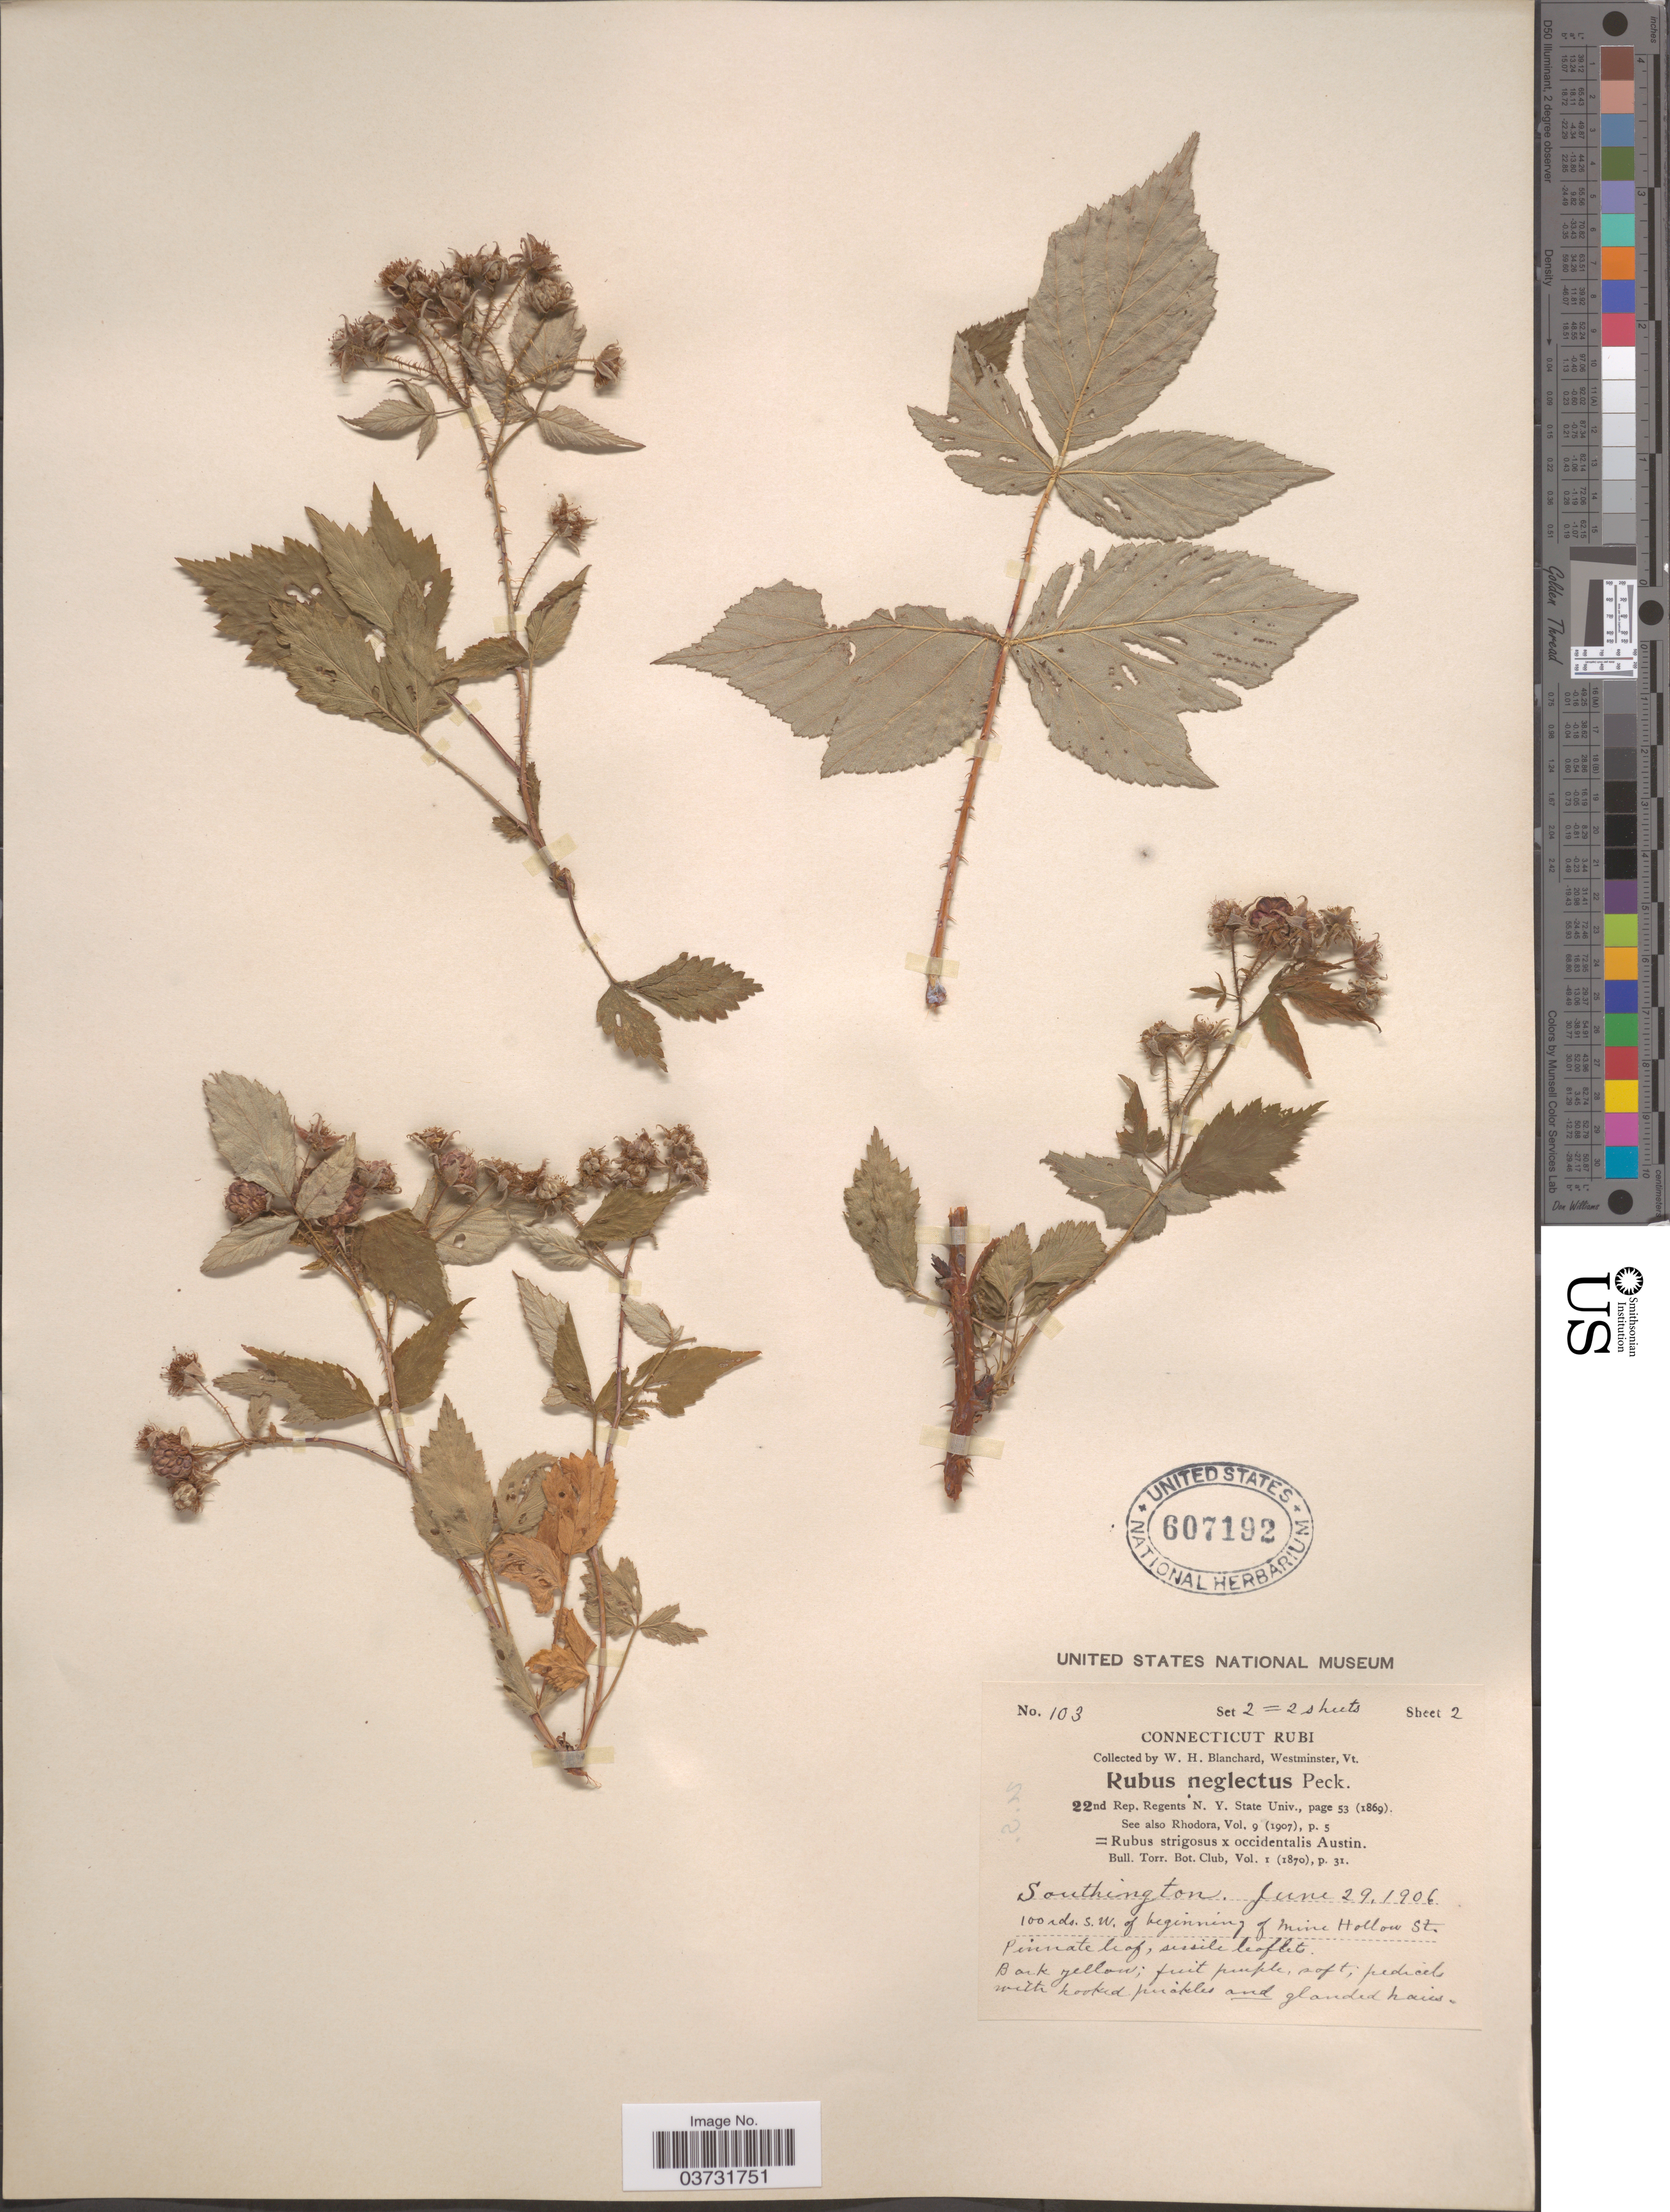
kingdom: Plantae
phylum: Tracheophyta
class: Magnoliopsida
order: Rosales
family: Rosaceae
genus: Rubus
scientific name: Rubus x neglectus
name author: Peck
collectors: W. H. Blanchard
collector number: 103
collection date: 1906-06-29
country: United States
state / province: Connecticut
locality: Southington. 100rds S.W. of beginning of Mine Hollow St.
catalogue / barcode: US 607192